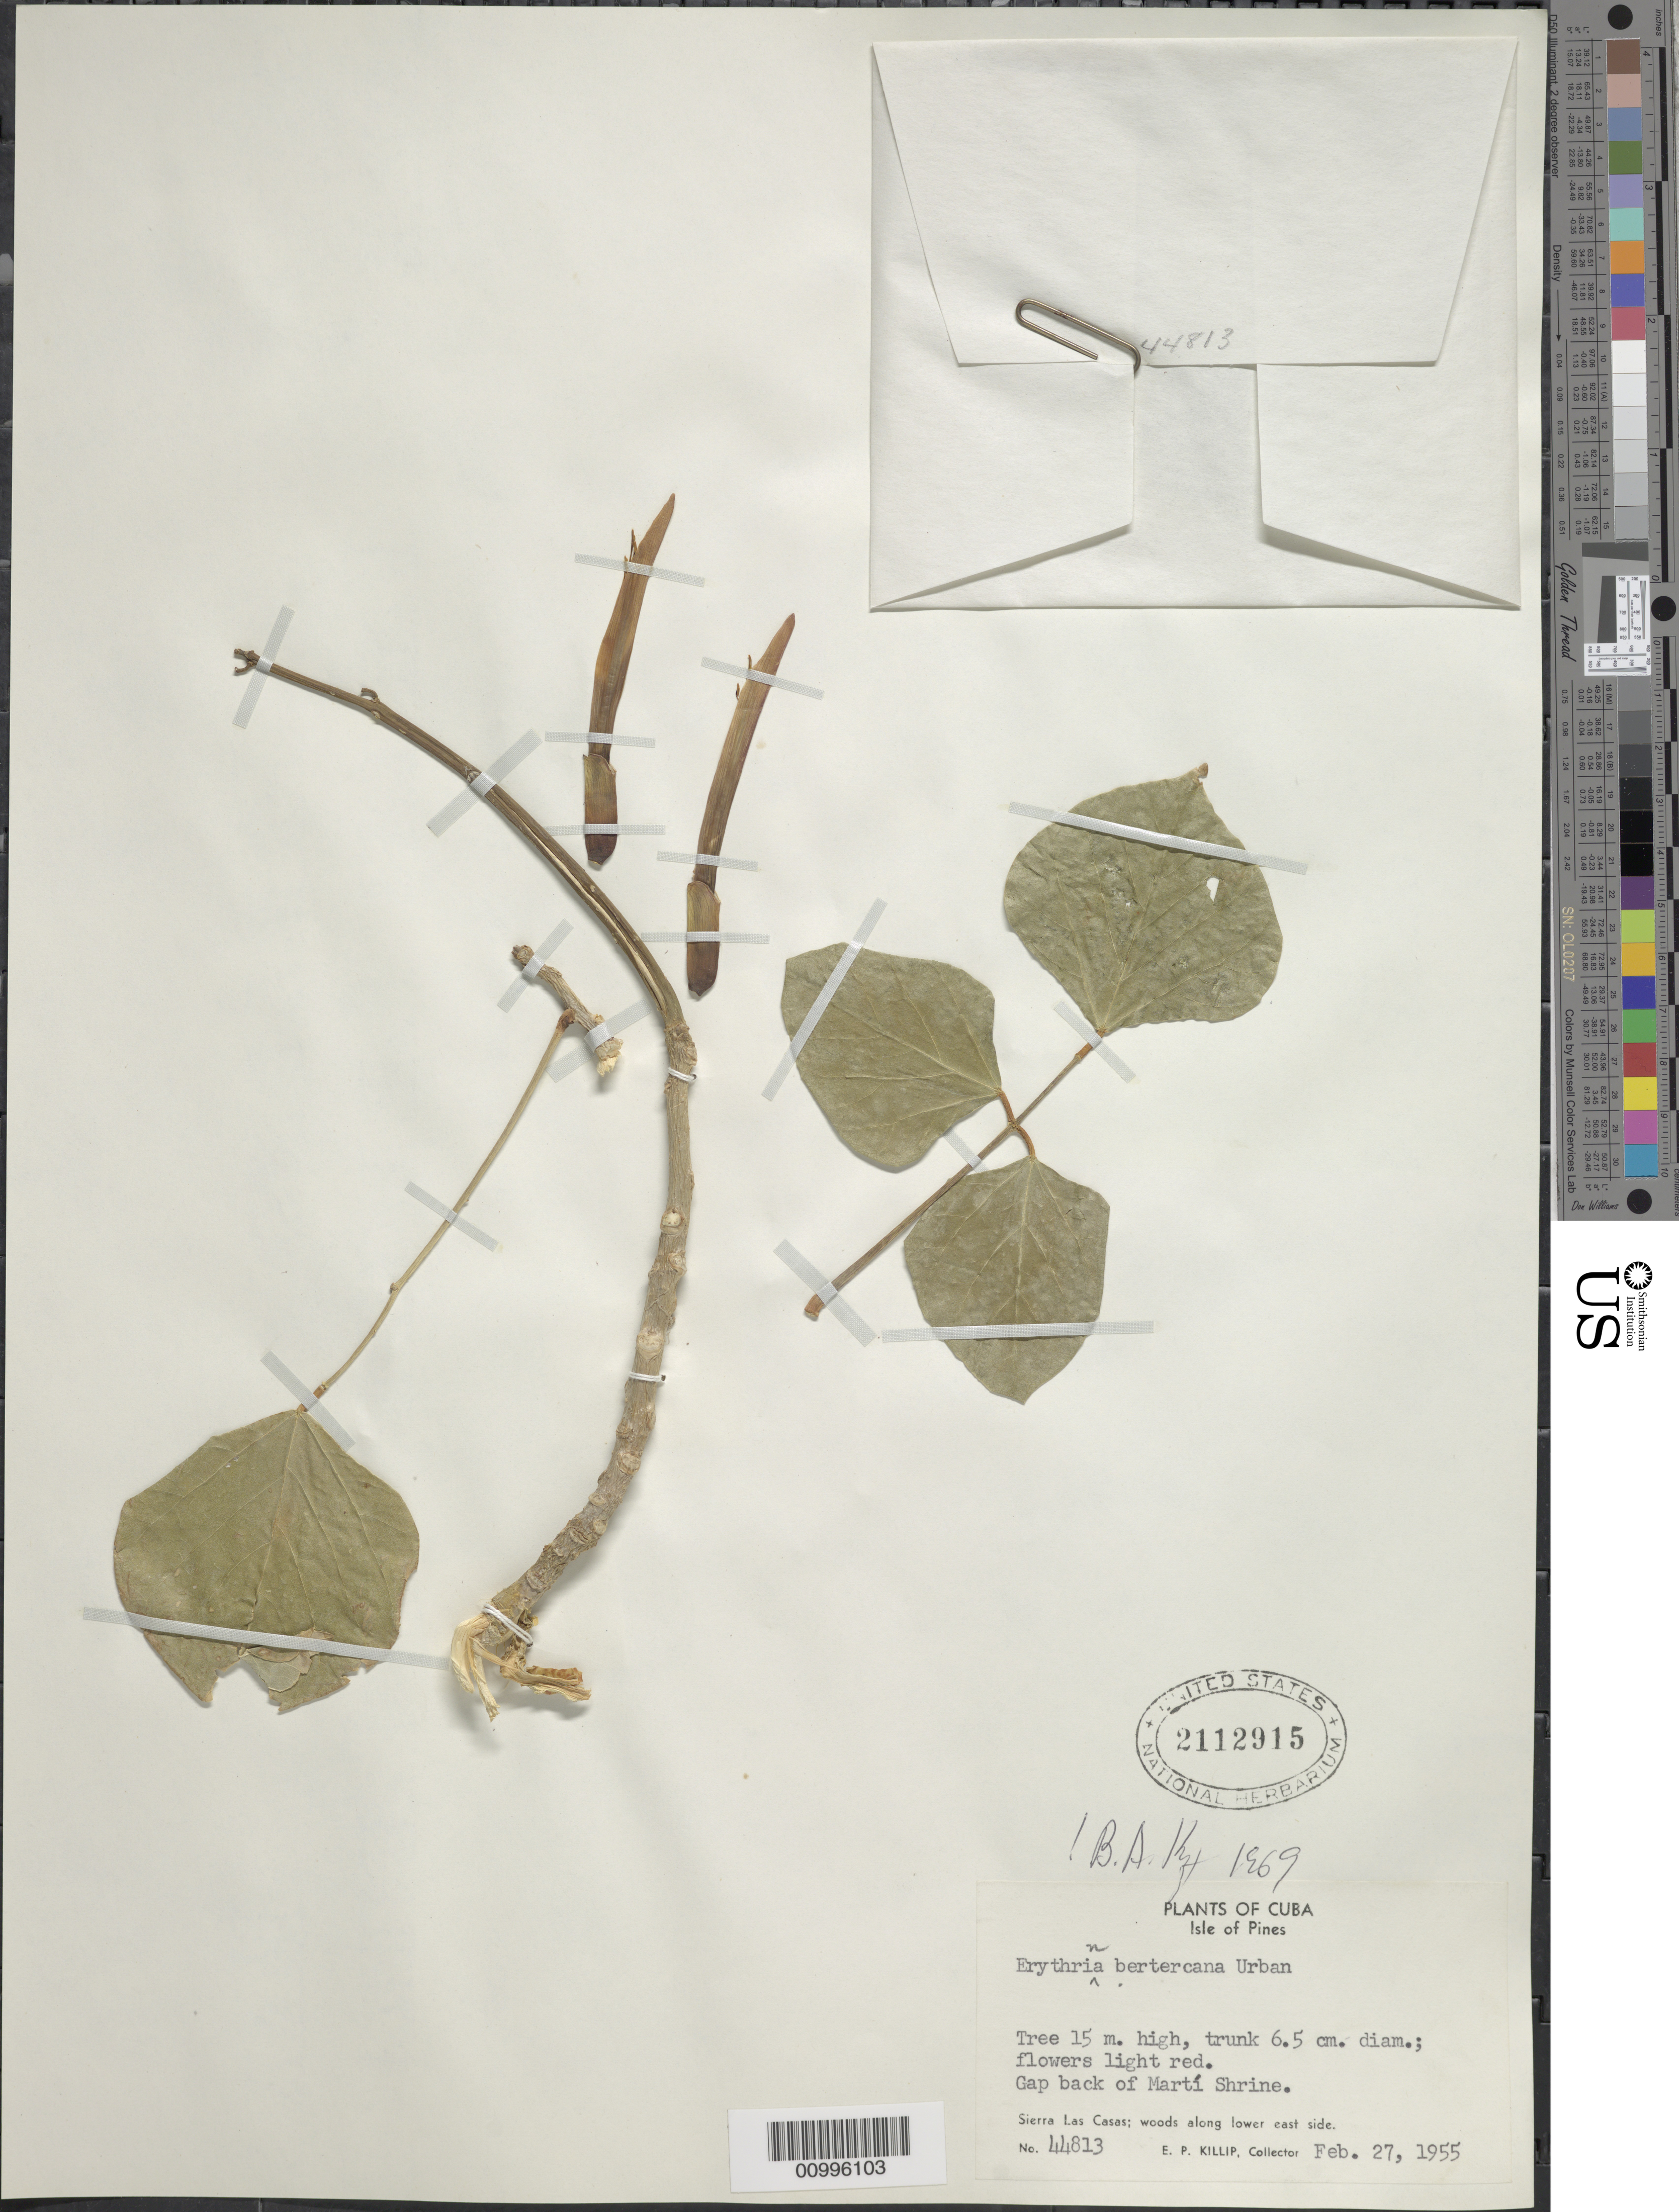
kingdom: Plantae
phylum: Tracheophyta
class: Magnoliopsida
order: Fabales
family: Fabaceae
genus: Erythrina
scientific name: Erythrina berteroana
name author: Urb.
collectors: E. P. Killip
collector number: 44813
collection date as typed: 27 Feb 1955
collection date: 1955-02-27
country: Cuba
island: Isla de la Juventud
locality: Sierra Las Casas, woods along lower E side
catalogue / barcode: US 2112915